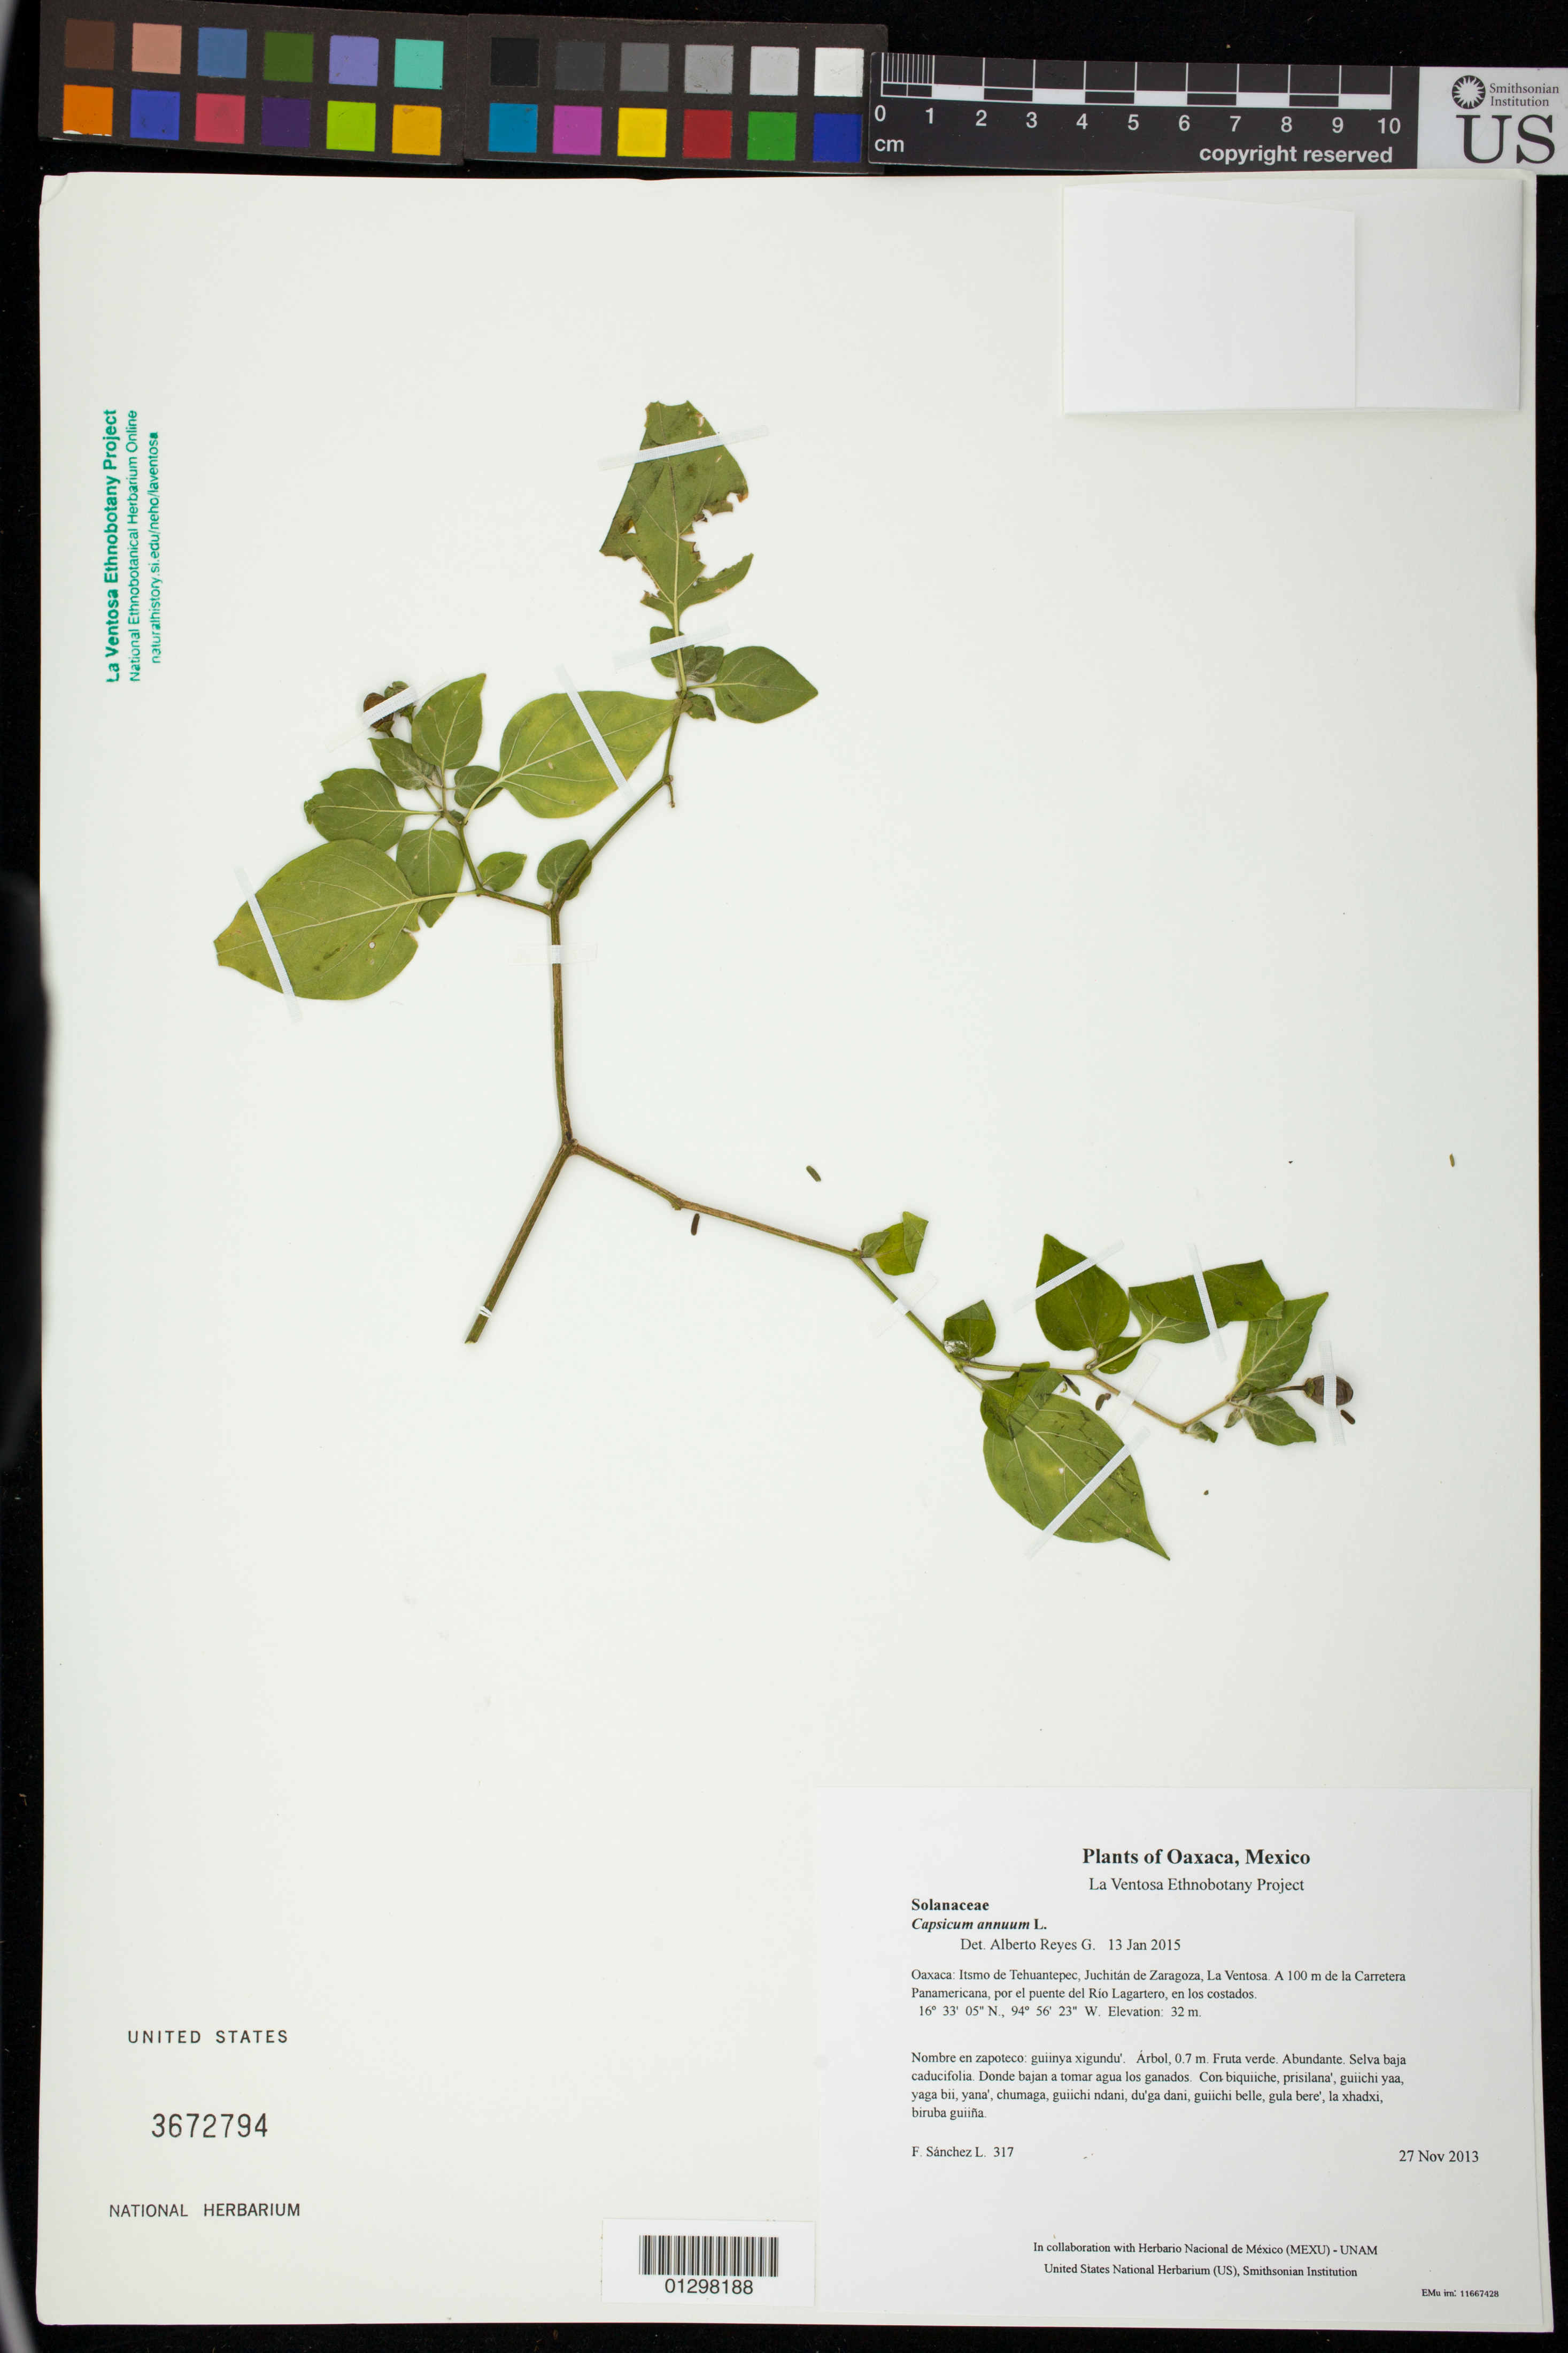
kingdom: Plantae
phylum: Tracheophyta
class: Magnoliopsida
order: Solanales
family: Solanaceae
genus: Capsicum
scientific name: Capsicum annuum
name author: L.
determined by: Reyes García, A.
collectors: F. Sánchez L.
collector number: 317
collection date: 2013-11-27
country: Mexico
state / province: Oaxaca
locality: Itsmo de Tehuantepec, Juchitán de Zaragoza, La Ventosa. A 100 m de la Carretera Panamericana, por el puente del Río Lagartero, en los costados.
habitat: Selva baja caducifolia. Donde bajan a tomar agua los ganados.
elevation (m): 32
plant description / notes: JEBOT, MEXU, SERO, US; Yaga bandaga. 0.7 m. Cuaananaxhi naga'. Stale.; chile piqui*n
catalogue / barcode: US 3672794